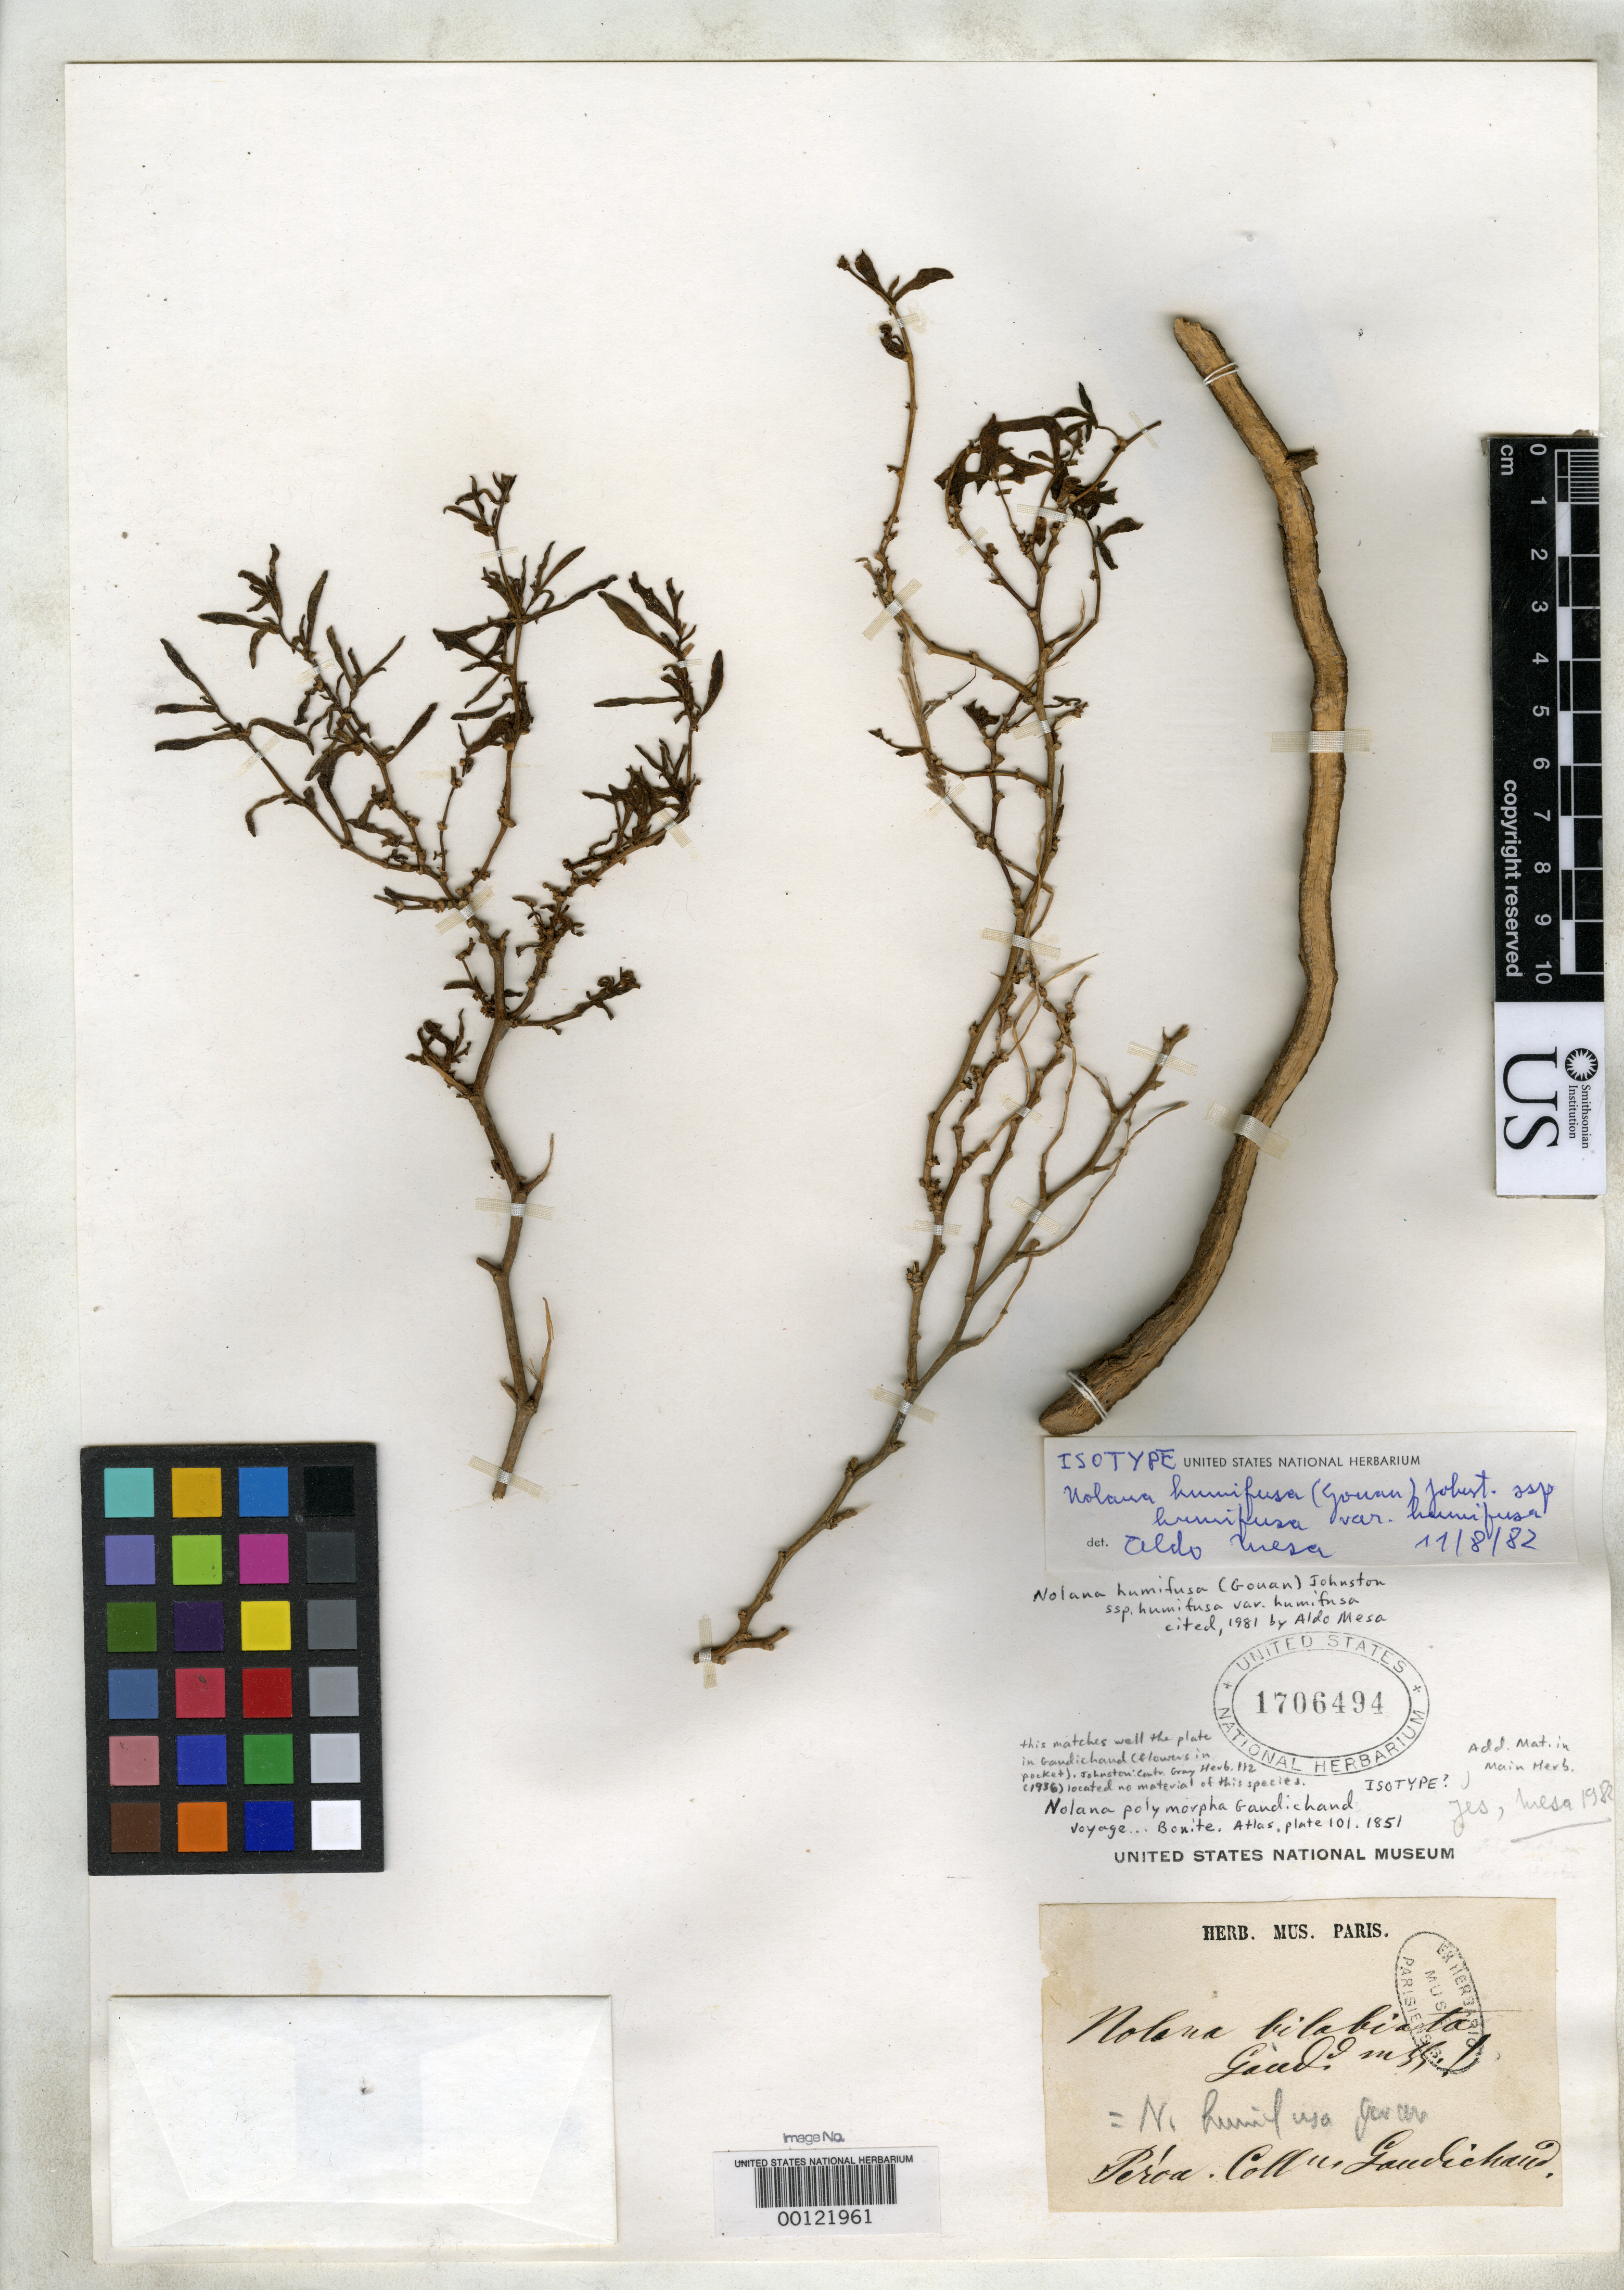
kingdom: Plantae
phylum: Tracheophyta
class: Magnoliopsida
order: Solanales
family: Solanaceae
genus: Nolana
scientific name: Nolana polymorpha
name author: Gaudich.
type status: Isotype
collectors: C. Gaudichaud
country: Peru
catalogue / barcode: US 1706494